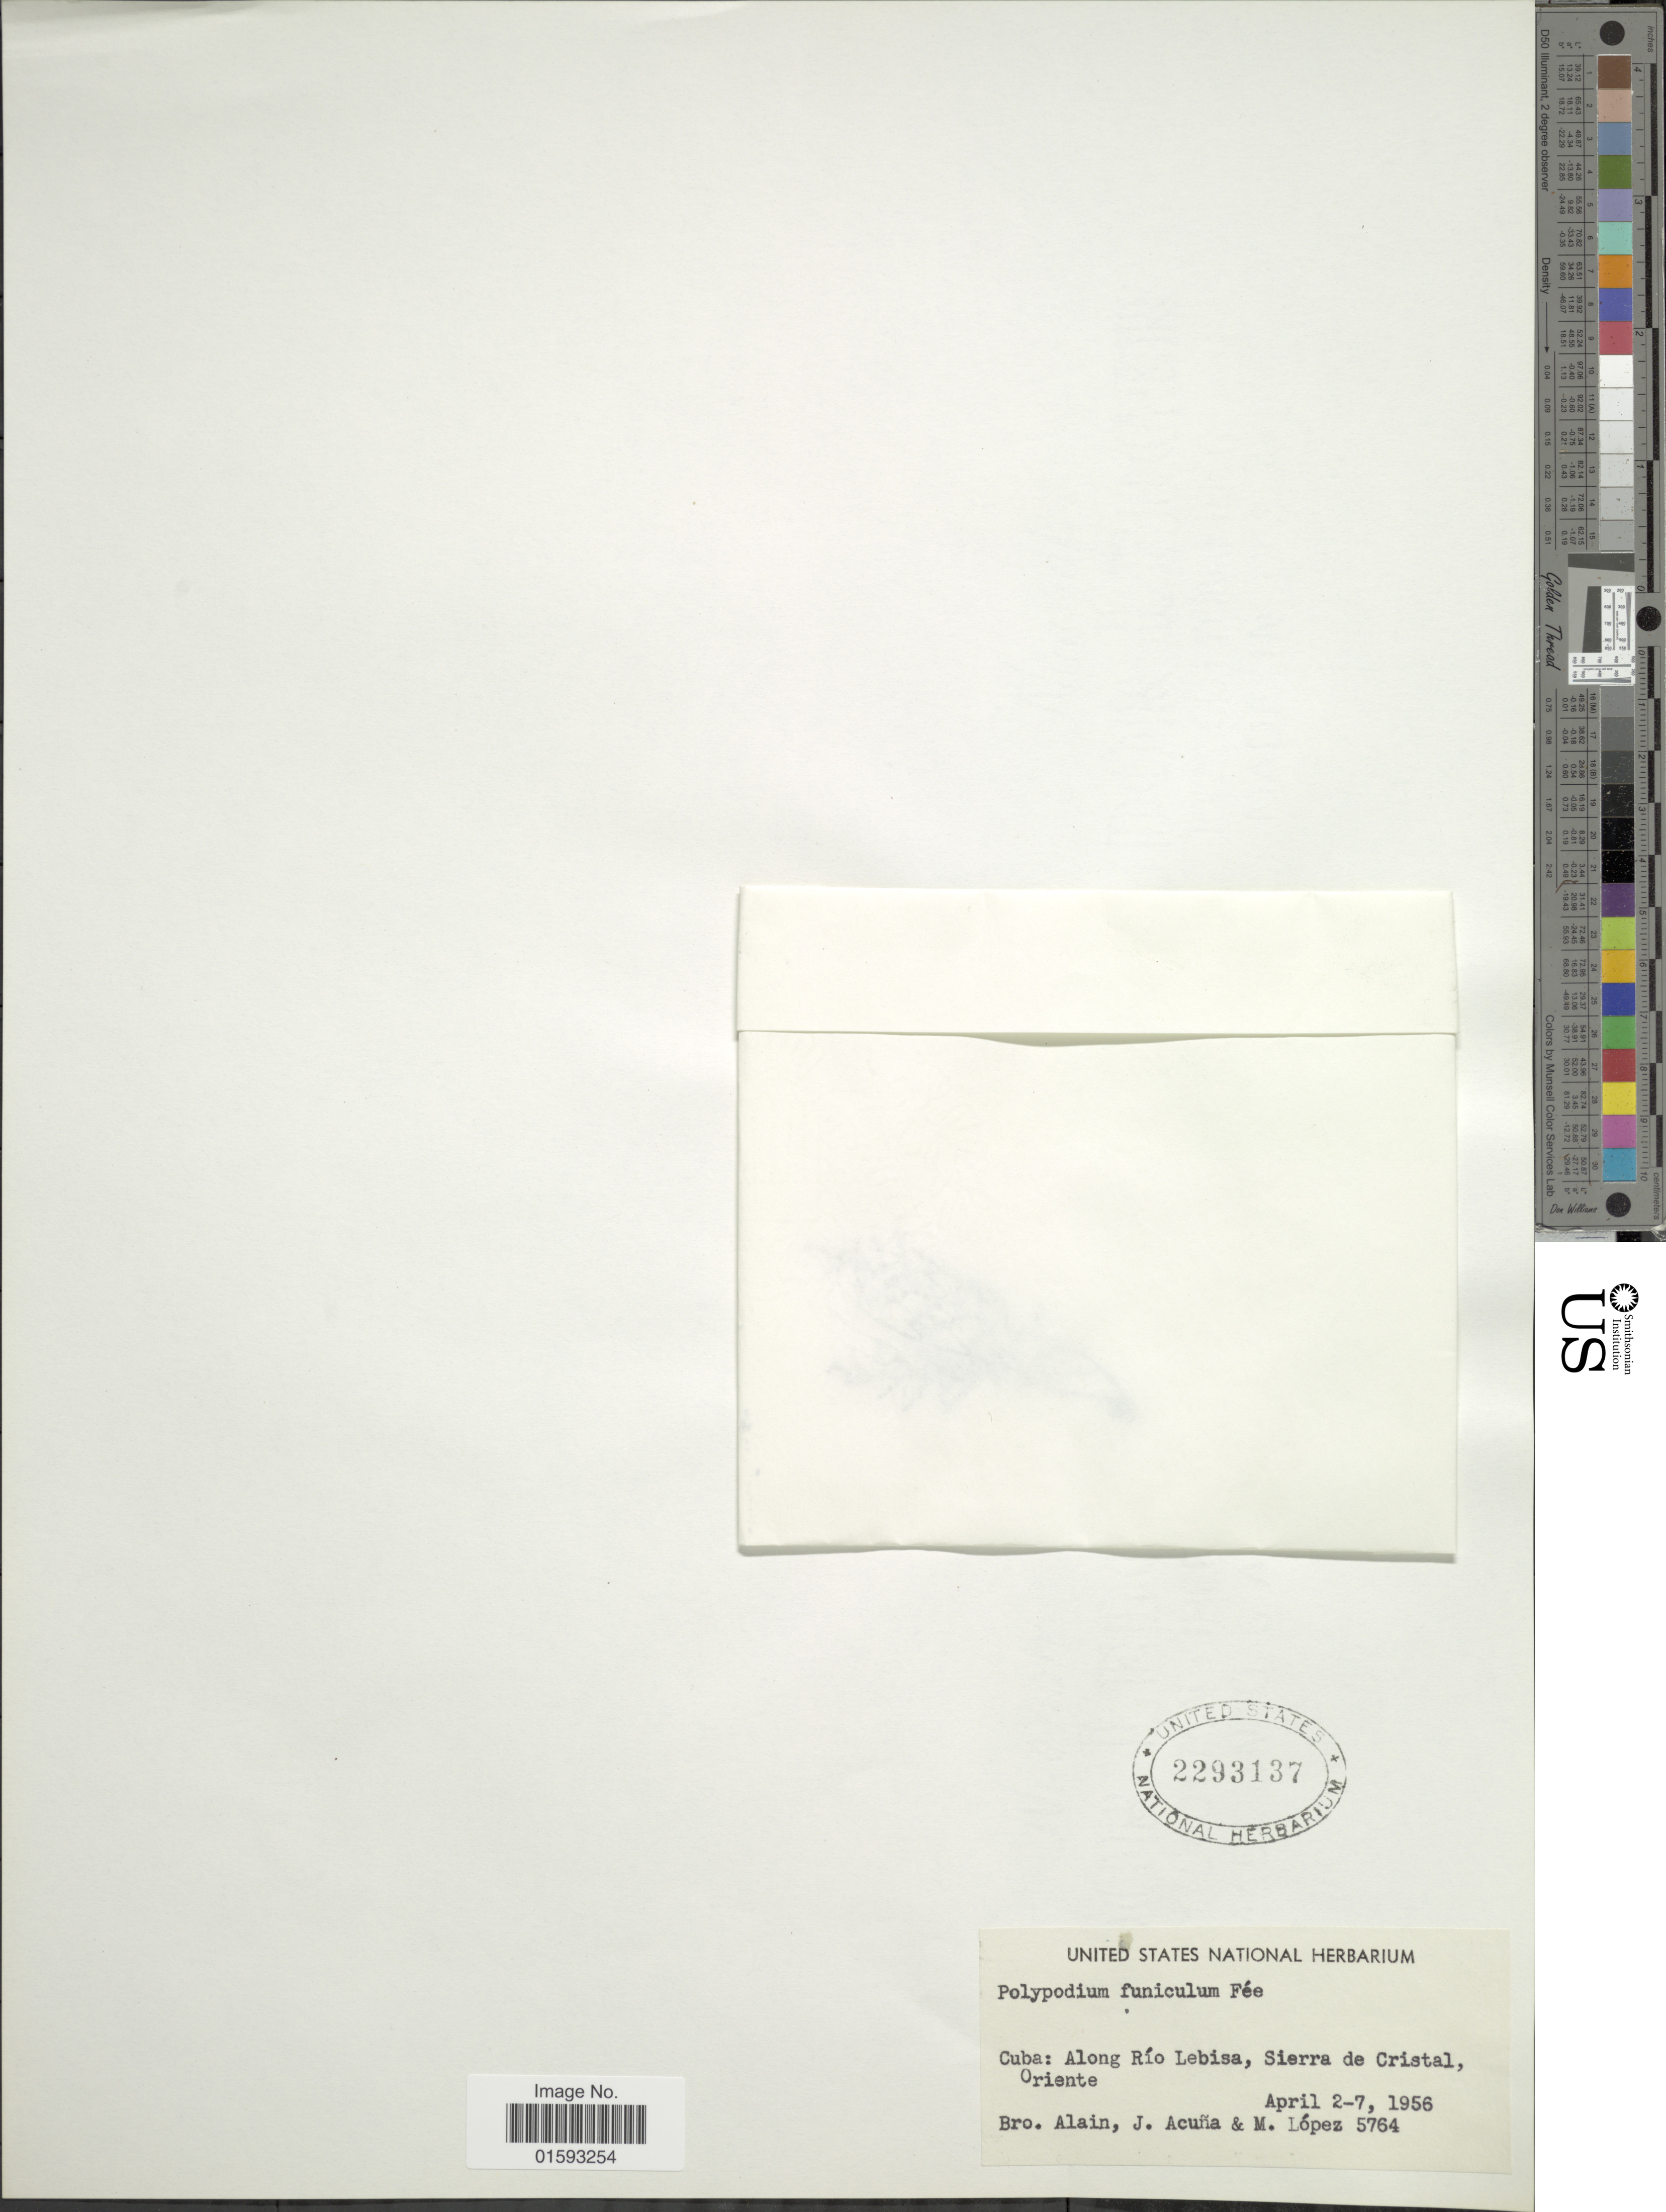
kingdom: Plantae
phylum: Tracheophyta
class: Polypodiopsida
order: Polypodiales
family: Polypodiaceae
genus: Pecluma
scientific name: Pecluma funicula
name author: (Fée) M.G. Price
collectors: A. H. Liogier, J. Acuña & M. Lopez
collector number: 5764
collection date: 1956-04-02/1956-04-07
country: Cuba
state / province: Oriente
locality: Along Rio Lebisa, Sierra de Cristal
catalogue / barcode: US 2293137